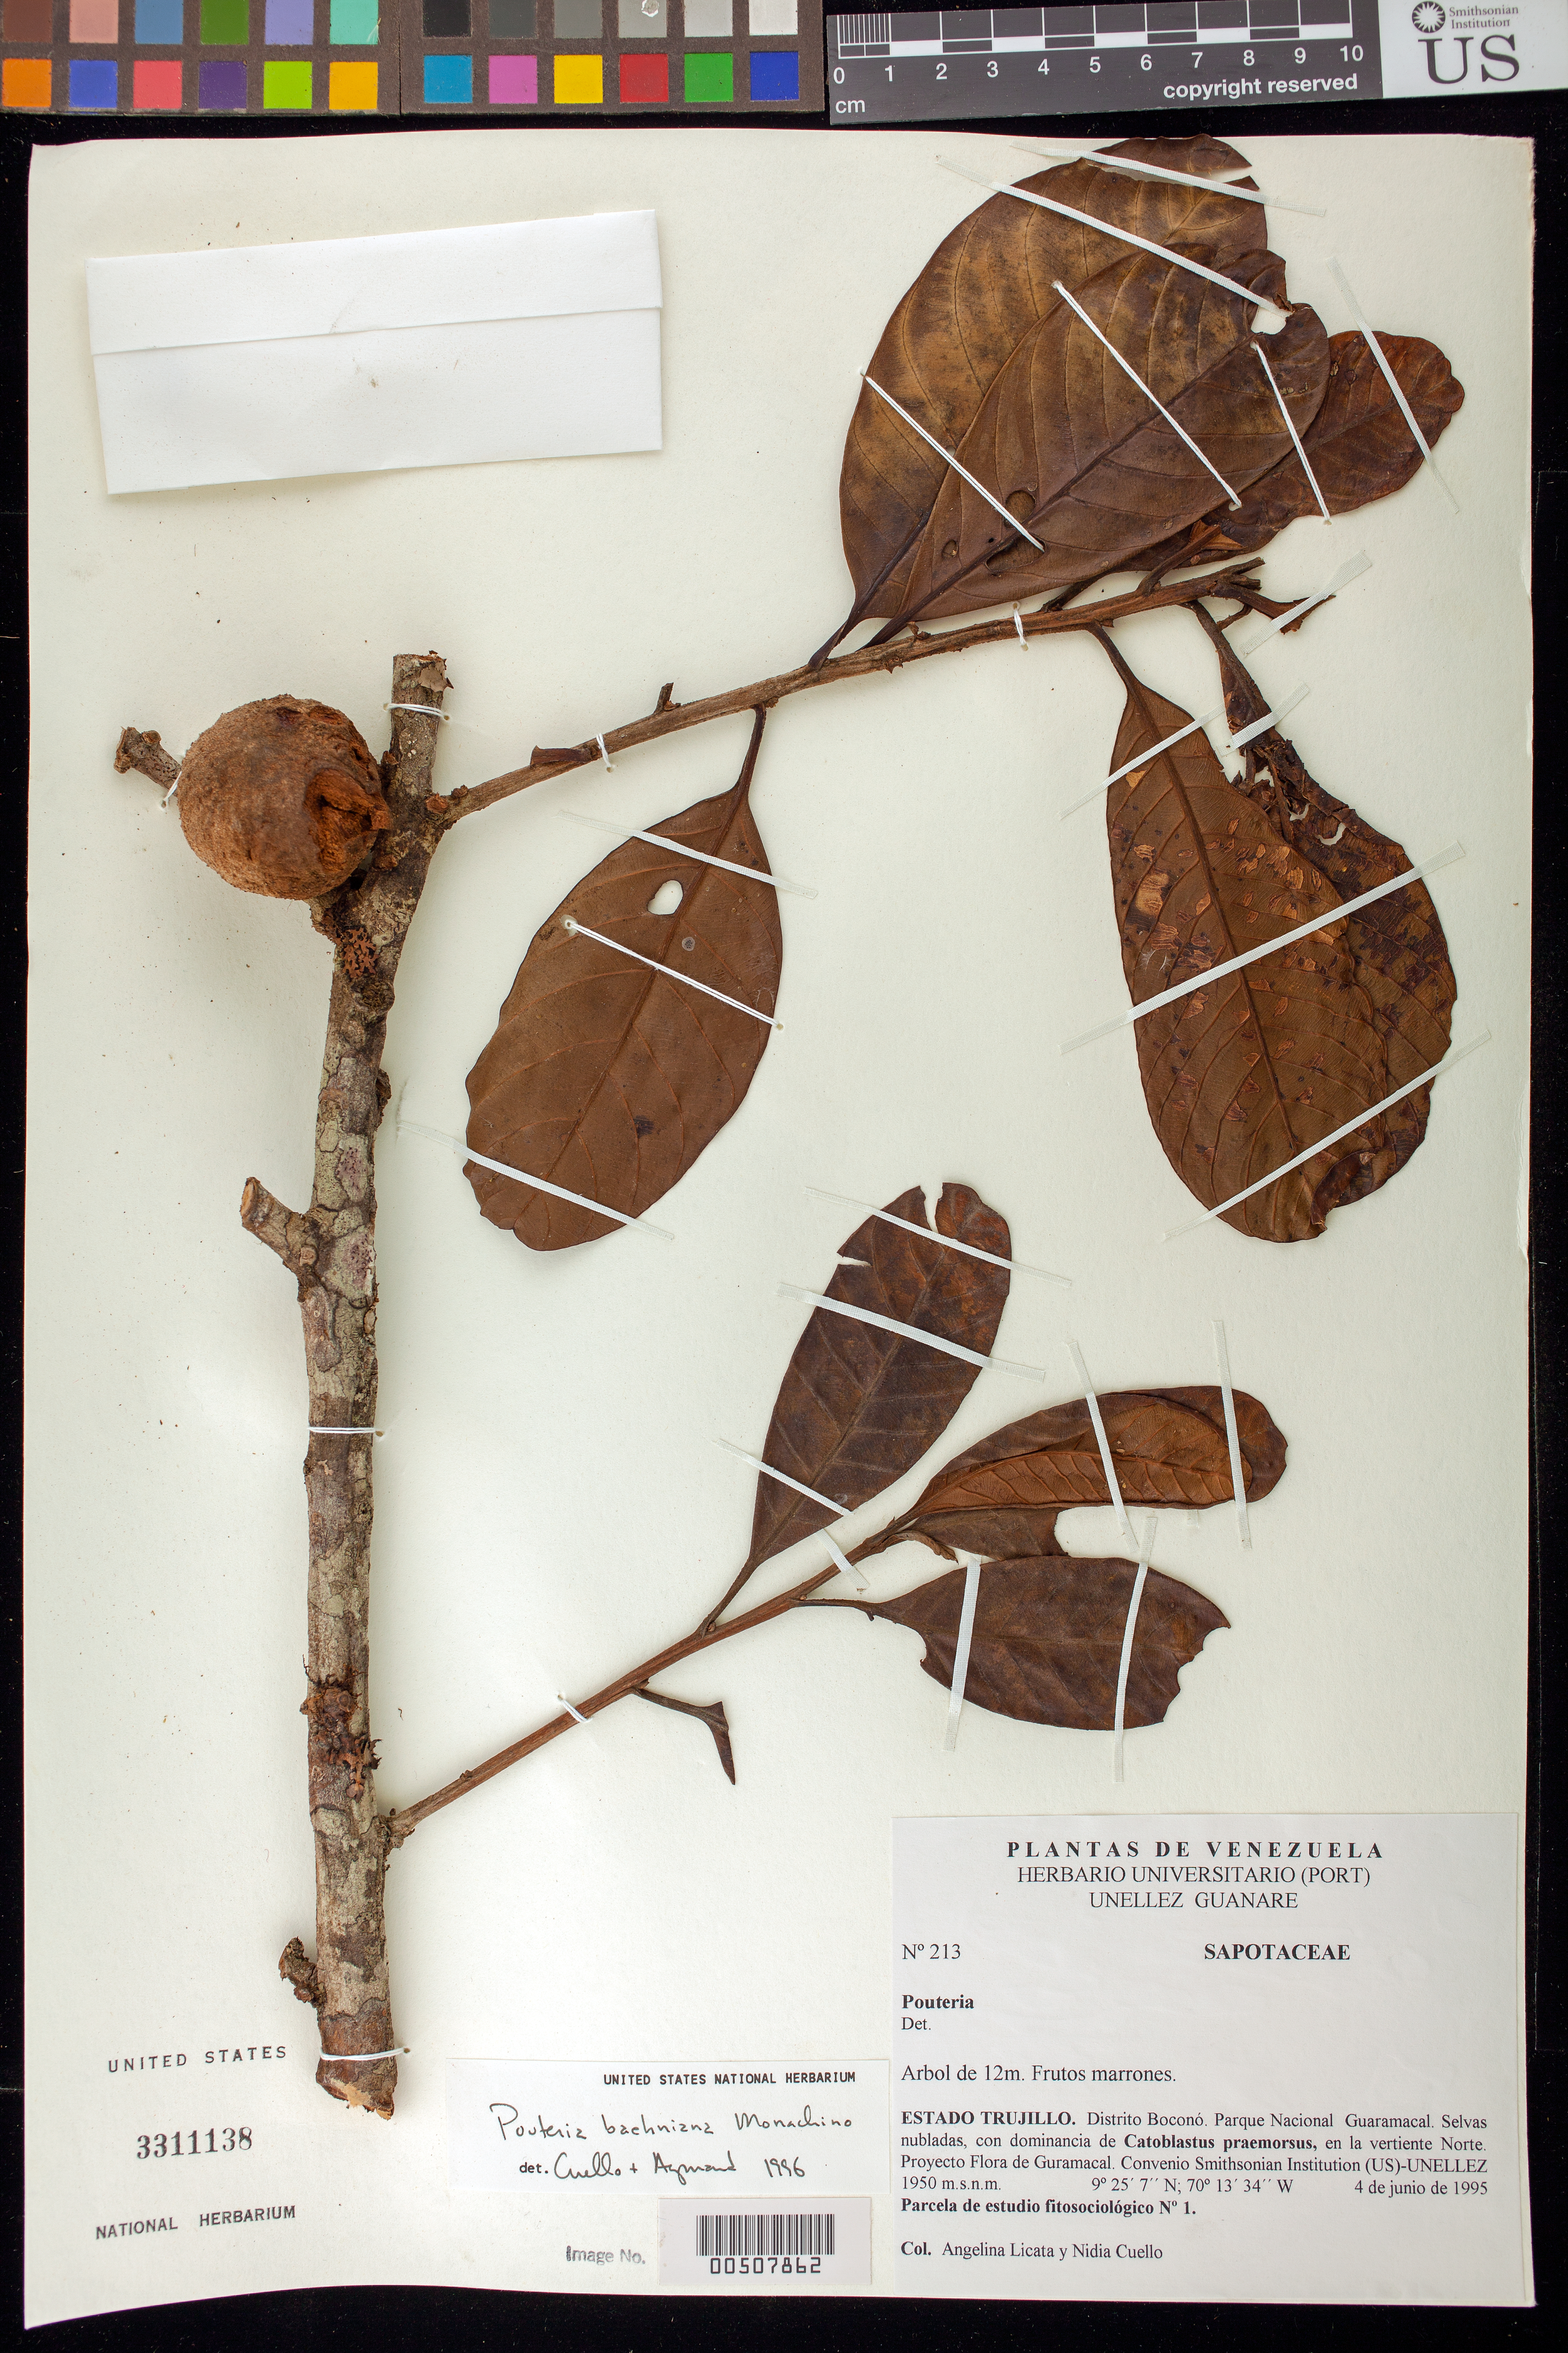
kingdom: Plantae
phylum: Tracheophyta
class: Magnoliopsida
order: Ericales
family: Sapotaceae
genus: Pouteria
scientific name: Pouteria baehniana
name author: Monach.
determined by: Cuello, Nidia L.; Aymard C., G. A.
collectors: A. Licata & N. L. Cuello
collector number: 213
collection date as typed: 04 Jun 1995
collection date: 1995-06-04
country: Venezuela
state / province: Trujillo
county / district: Boconó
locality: Parque Nacional Guaramacal, vertiente N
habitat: Selvas nubladas, con dominancia de Catoblastus praemorsus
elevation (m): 1950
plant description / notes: K, PORT, US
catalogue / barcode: US 3311138